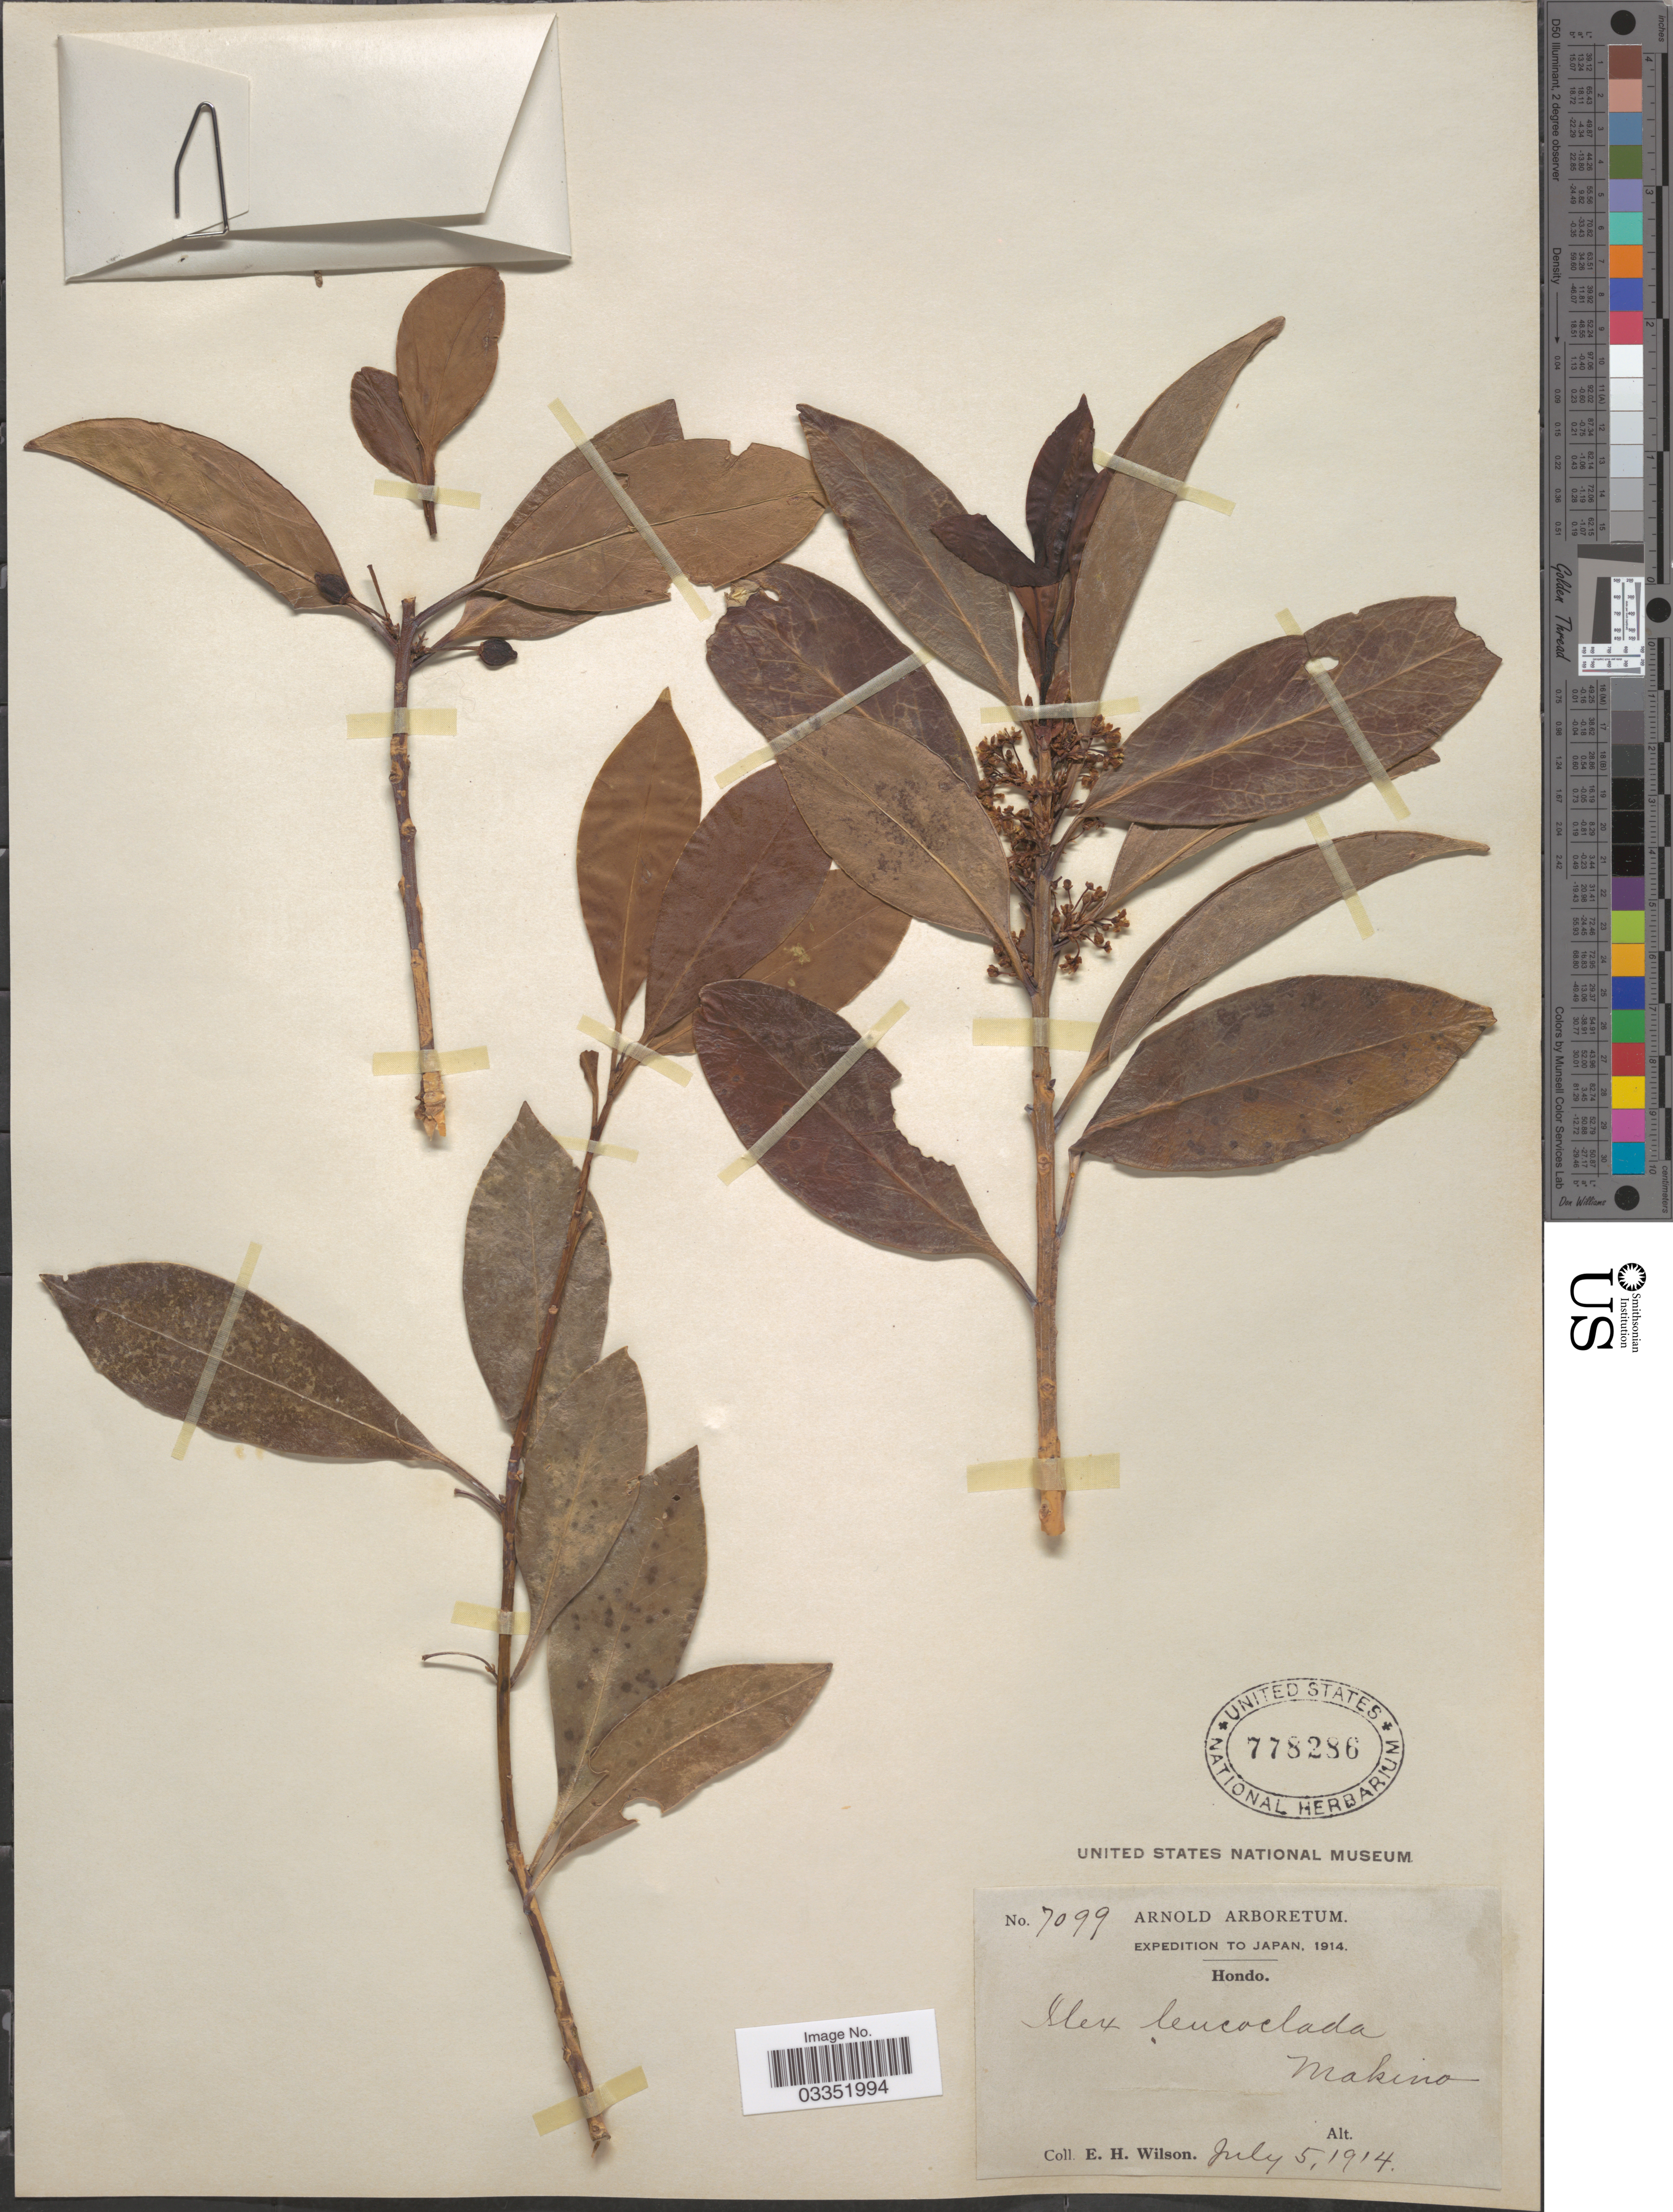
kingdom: Plantae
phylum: Tracheophyta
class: Magnoliopsida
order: Aquifoliales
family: Aquifoliaceae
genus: Ilex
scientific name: Ilex leucoclada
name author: (Maxim.) Makino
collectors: E. Wilson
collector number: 7099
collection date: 1914-07-05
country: Japan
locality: Hondo.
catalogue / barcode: US 778286